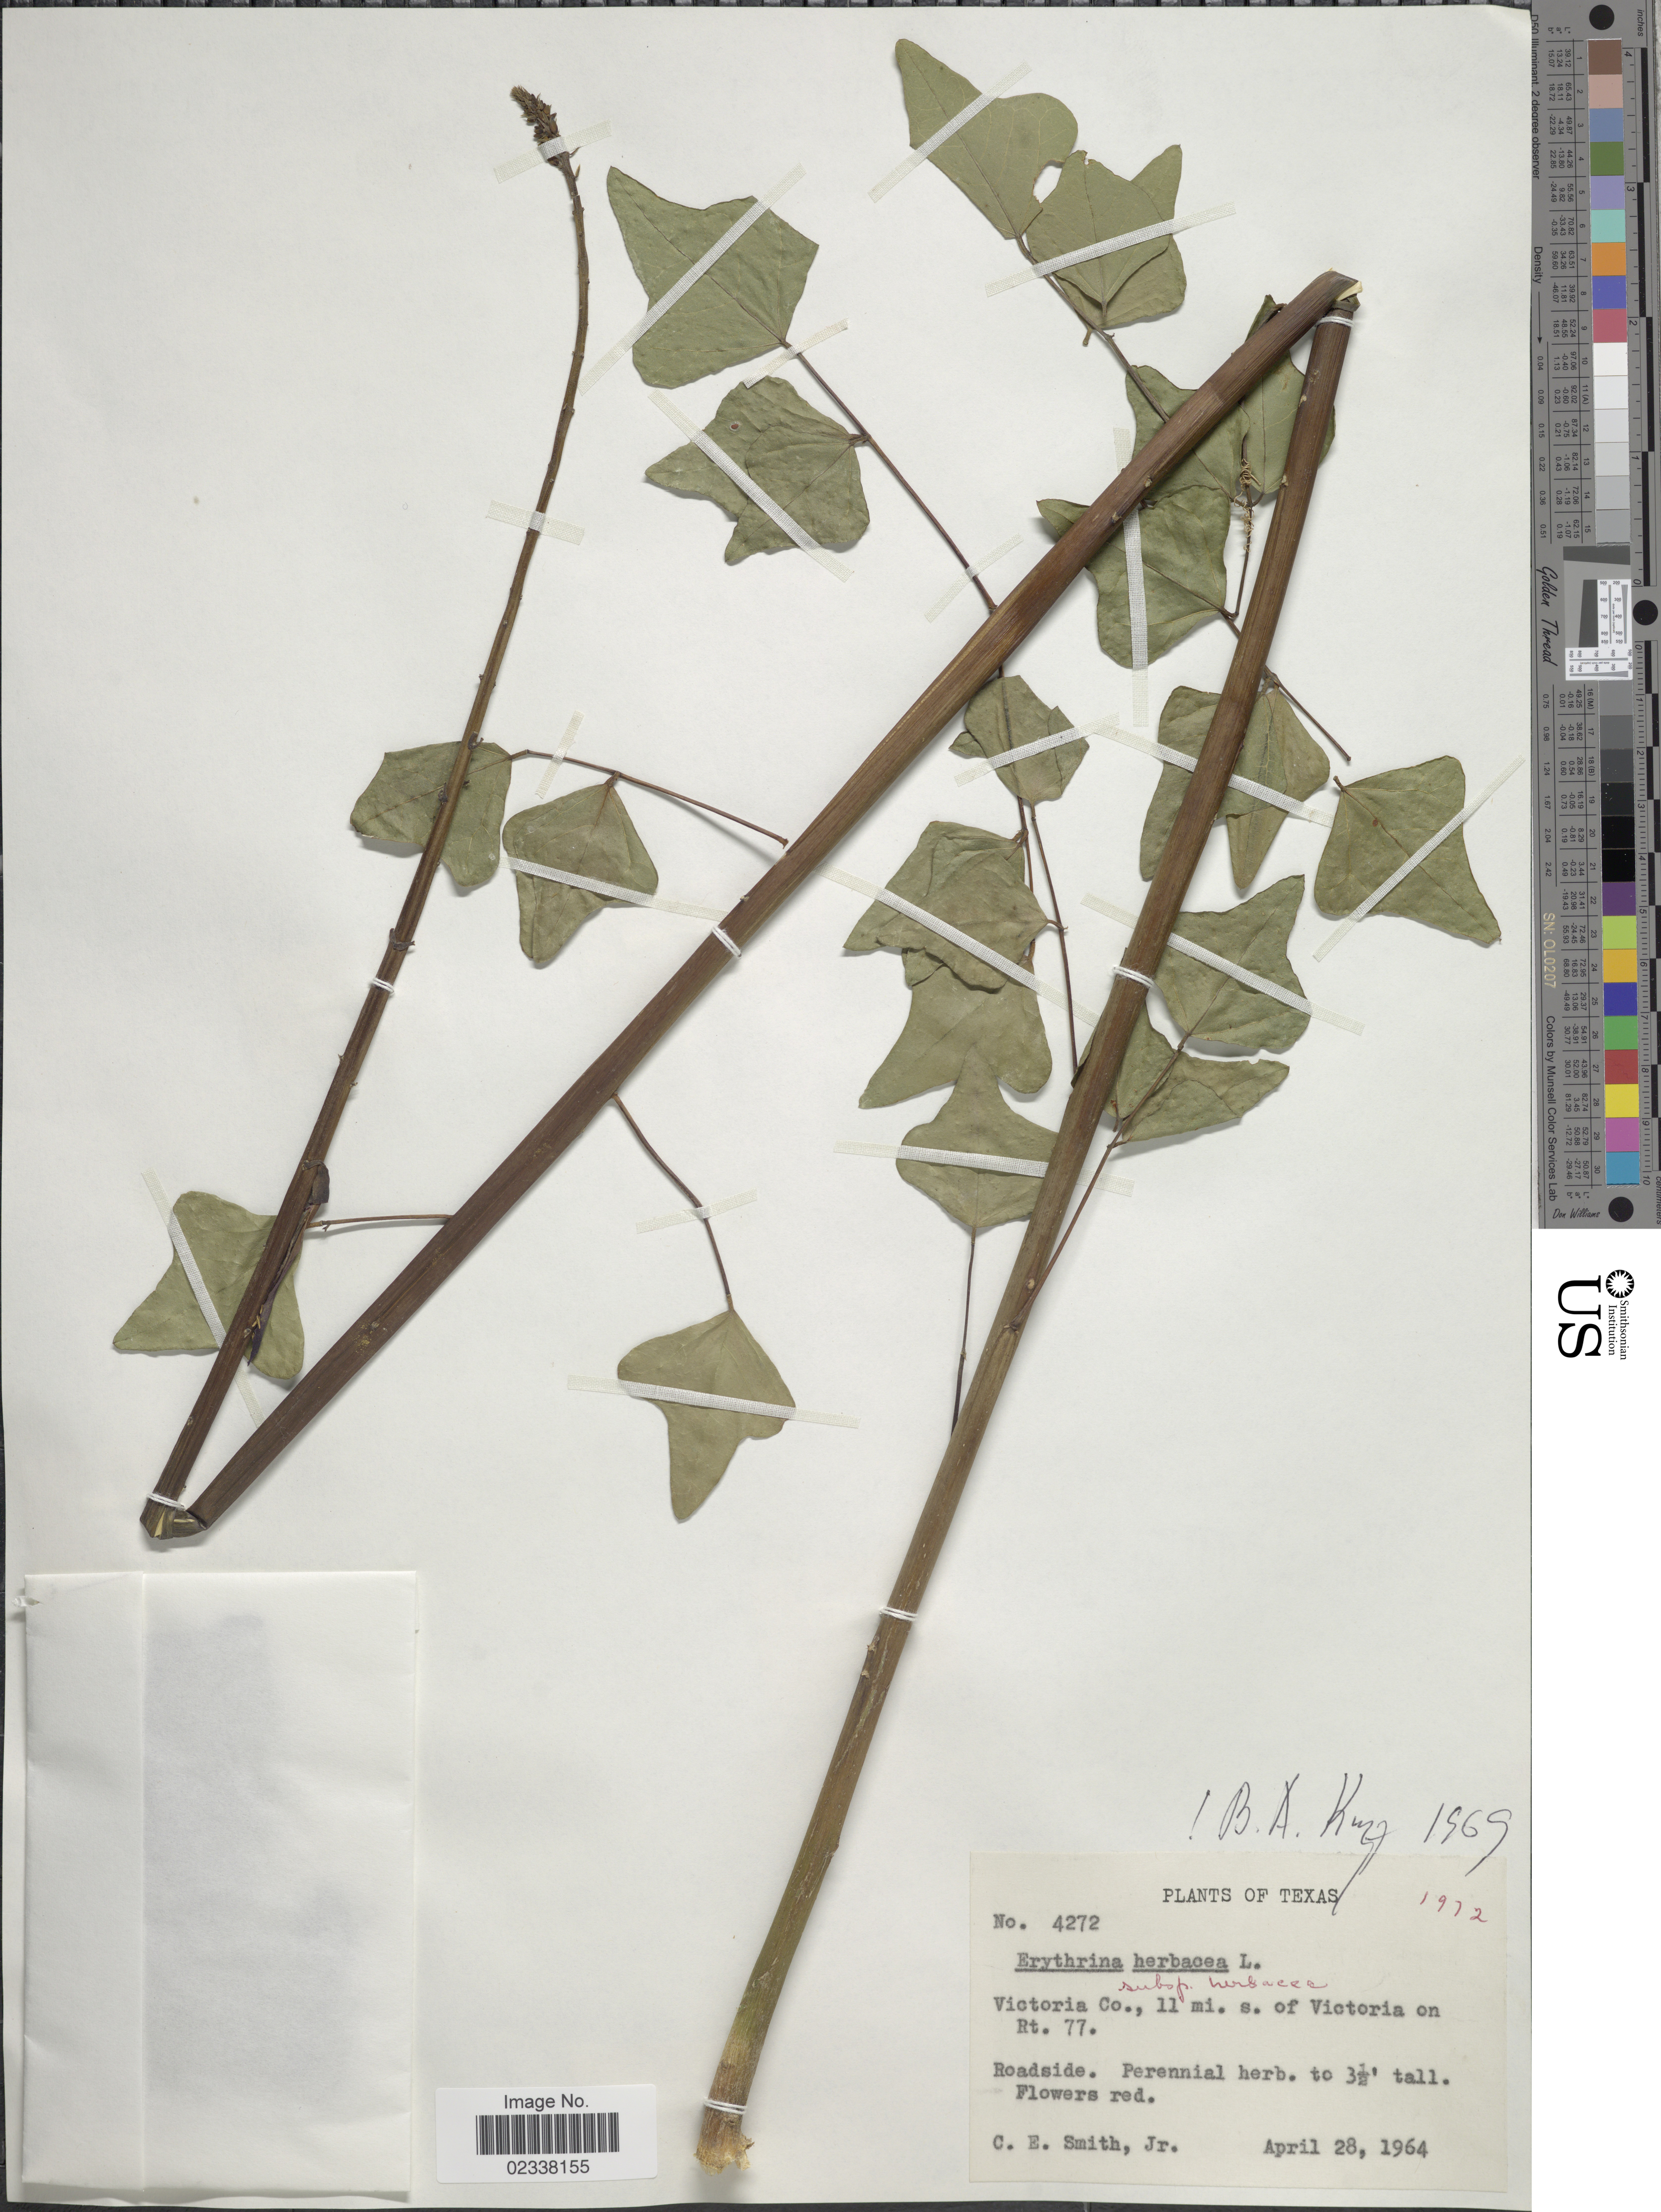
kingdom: Plantae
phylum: Tracheophyta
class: Magnoliopsida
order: Fabales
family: Fabaceae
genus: Erythrina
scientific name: Erythrina herbacea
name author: L.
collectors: C. E. Smith Jr.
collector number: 4272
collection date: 1964-04-28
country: United States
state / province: Texas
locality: Victoria Co., 11 mi. s. of Victoria on Rt. 77